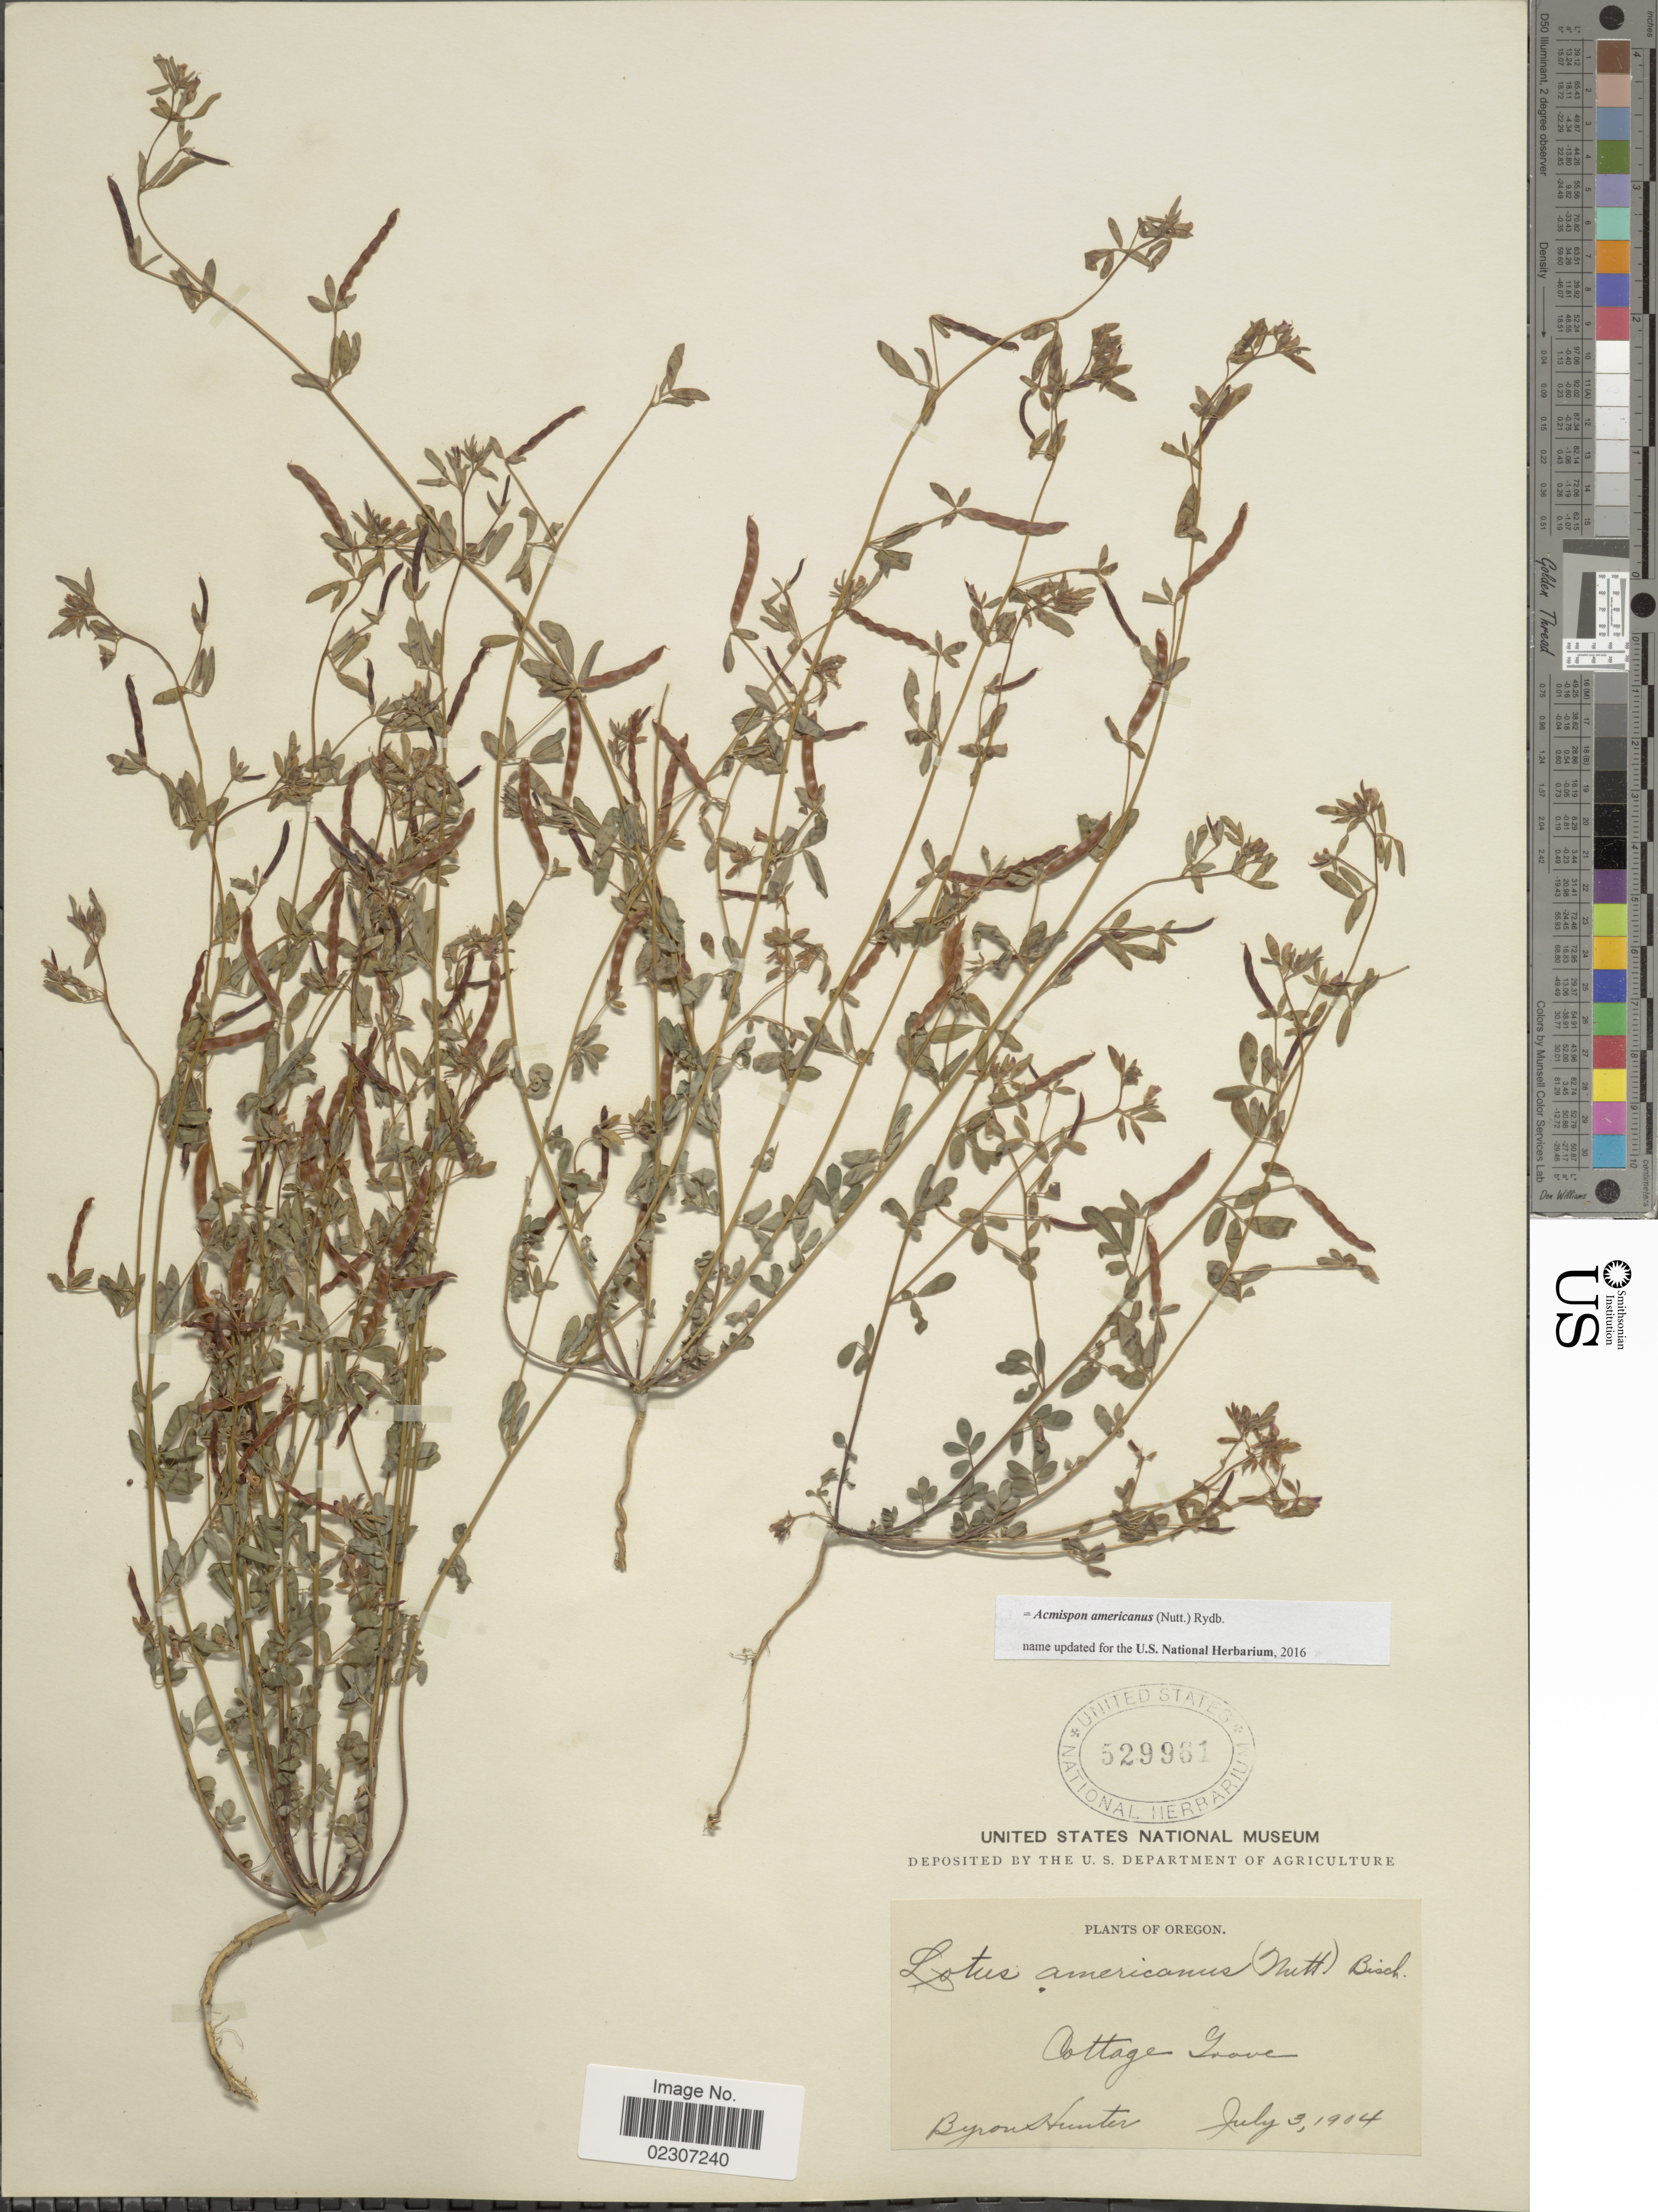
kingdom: Plantae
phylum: Tracheophyta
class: Magnoliopsida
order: Fabales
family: Fabaceae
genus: Acmispon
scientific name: Acmispon americanus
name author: (Nutt.) Rydb.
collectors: B. Hunter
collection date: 1904-07-03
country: United States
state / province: Oregon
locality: Oregon, Cottage Grove.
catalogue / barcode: US 529961